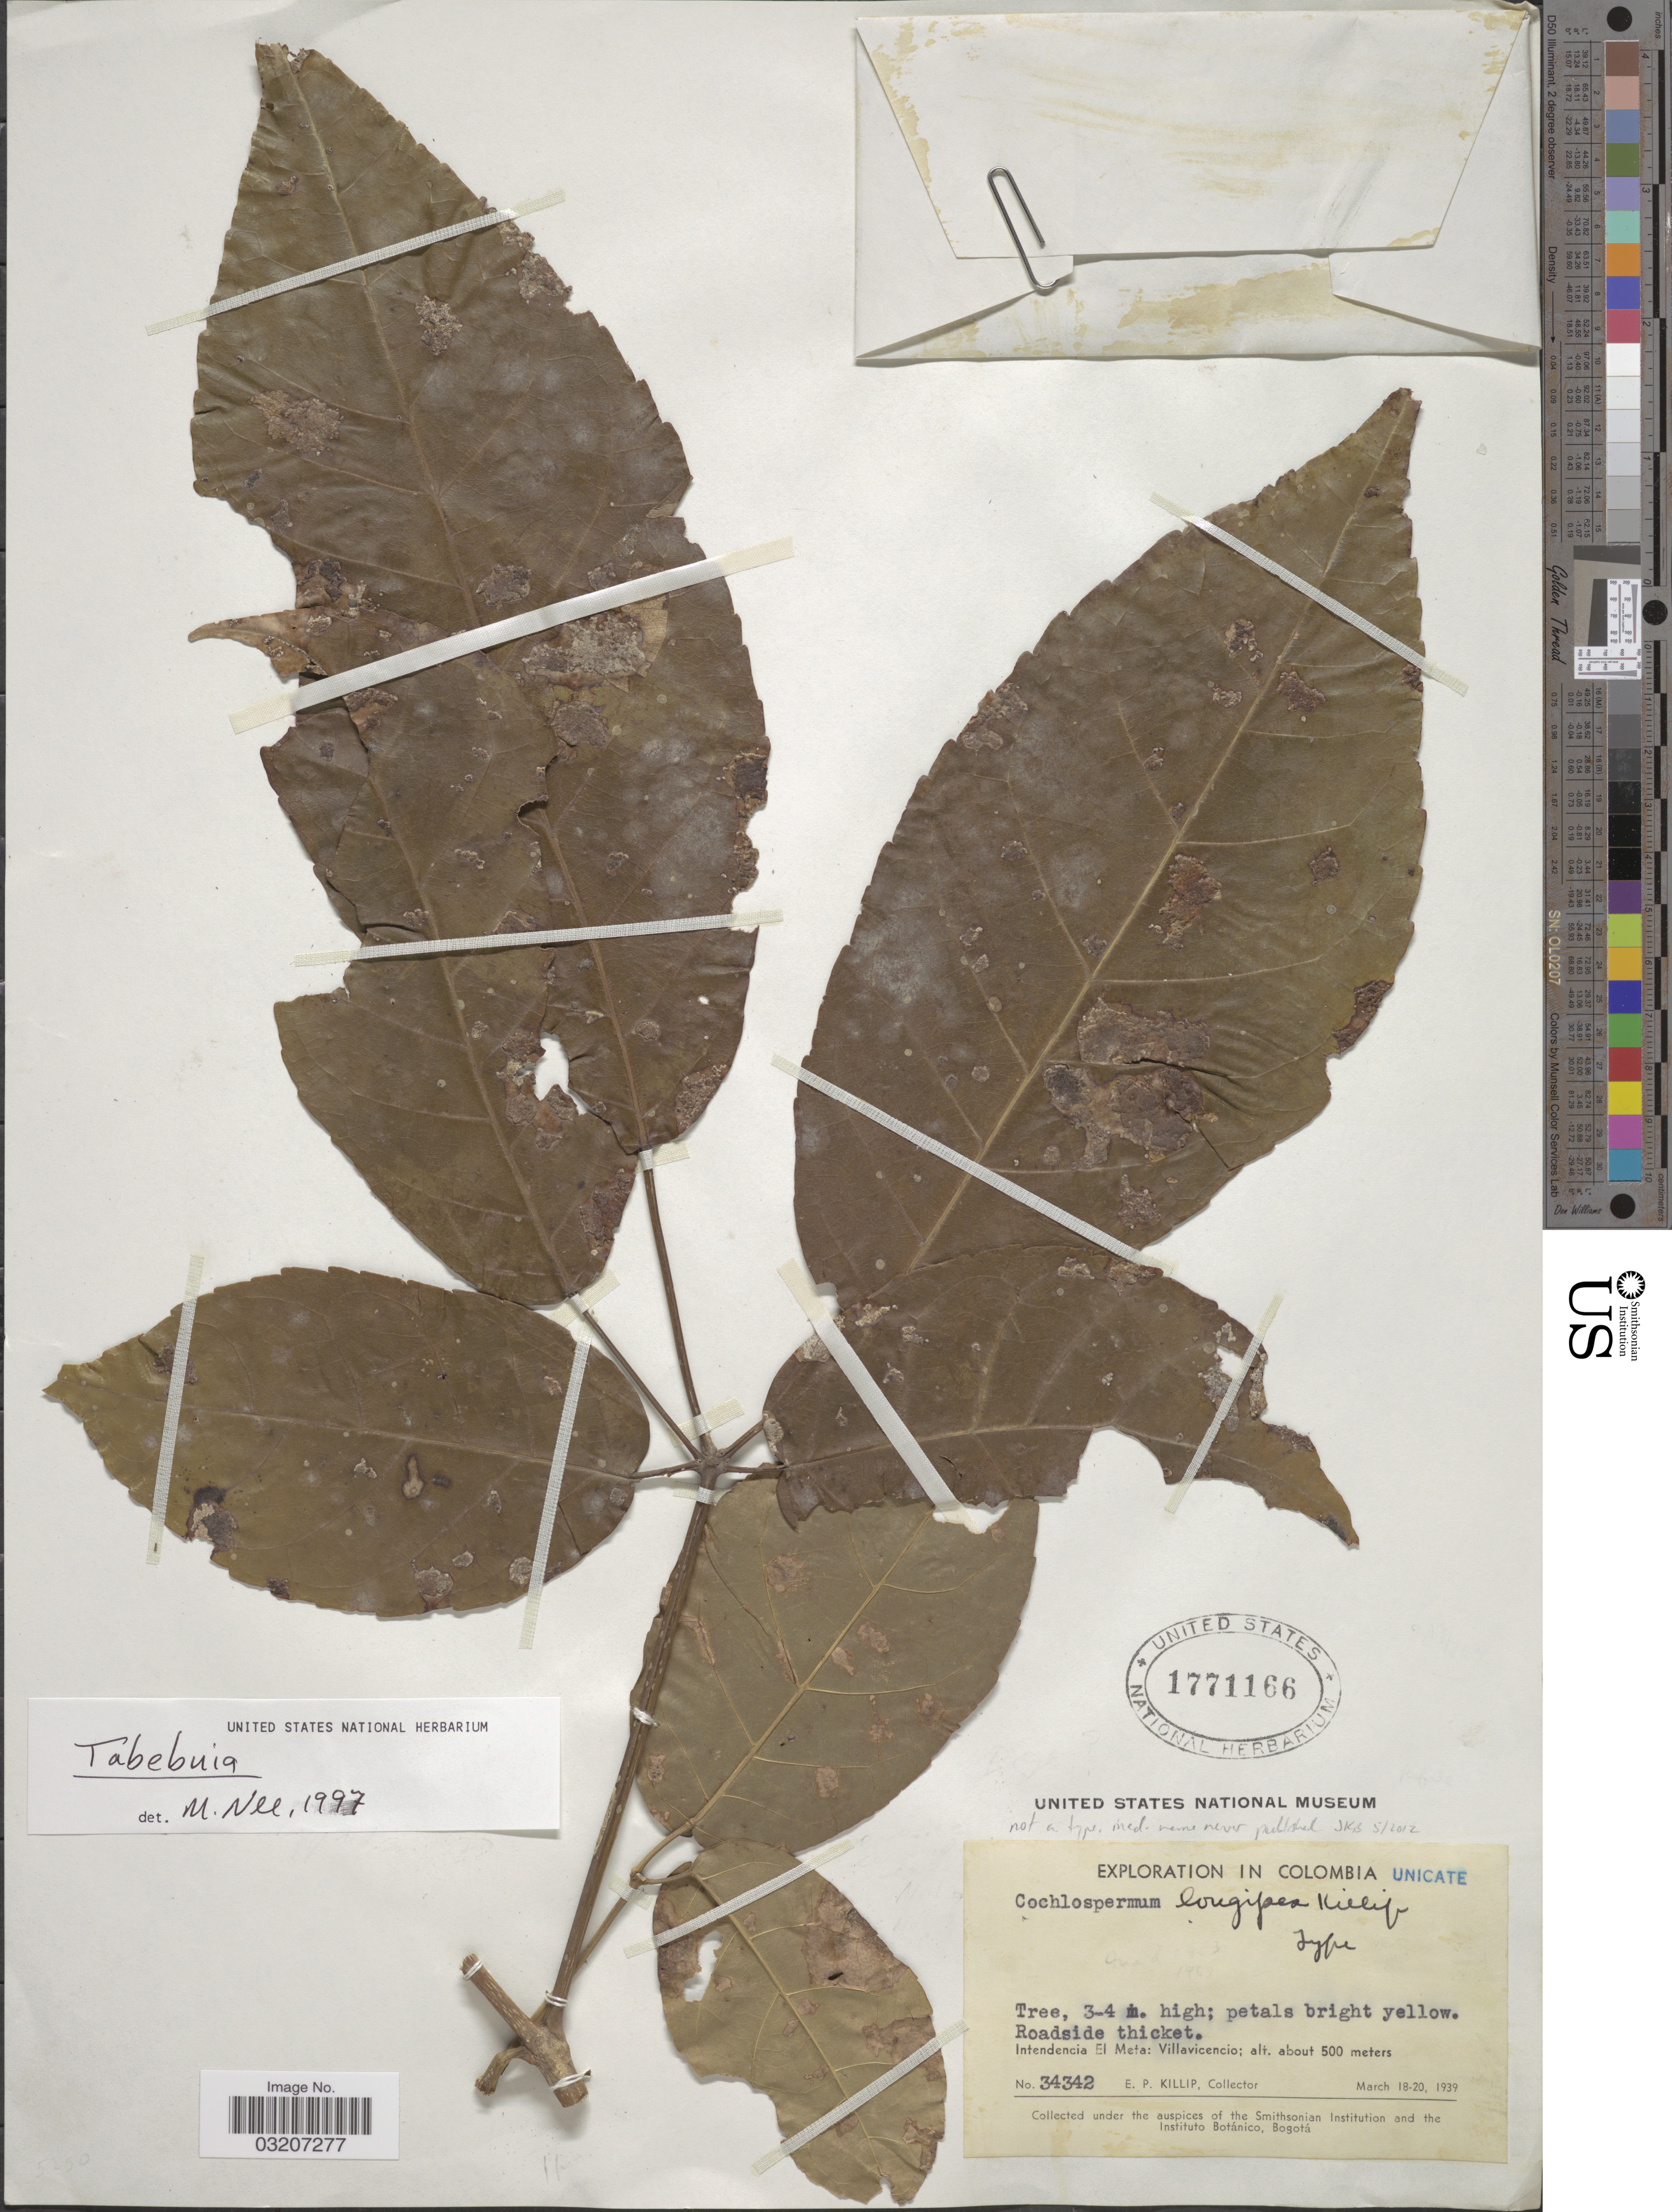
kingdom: Plantae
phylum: Tracheophyta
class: Magnoliopsida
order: Lamiales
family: Bignoniaceae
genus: Tabebuia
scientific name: Tabebuia sp.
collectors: E. P. Killip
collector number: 34342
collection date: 1939-03-18/1939-03-20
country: Colombia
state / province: Meta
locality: Intendencia El Meta: Villavicencio.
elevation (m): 500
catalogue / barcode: US 1771166